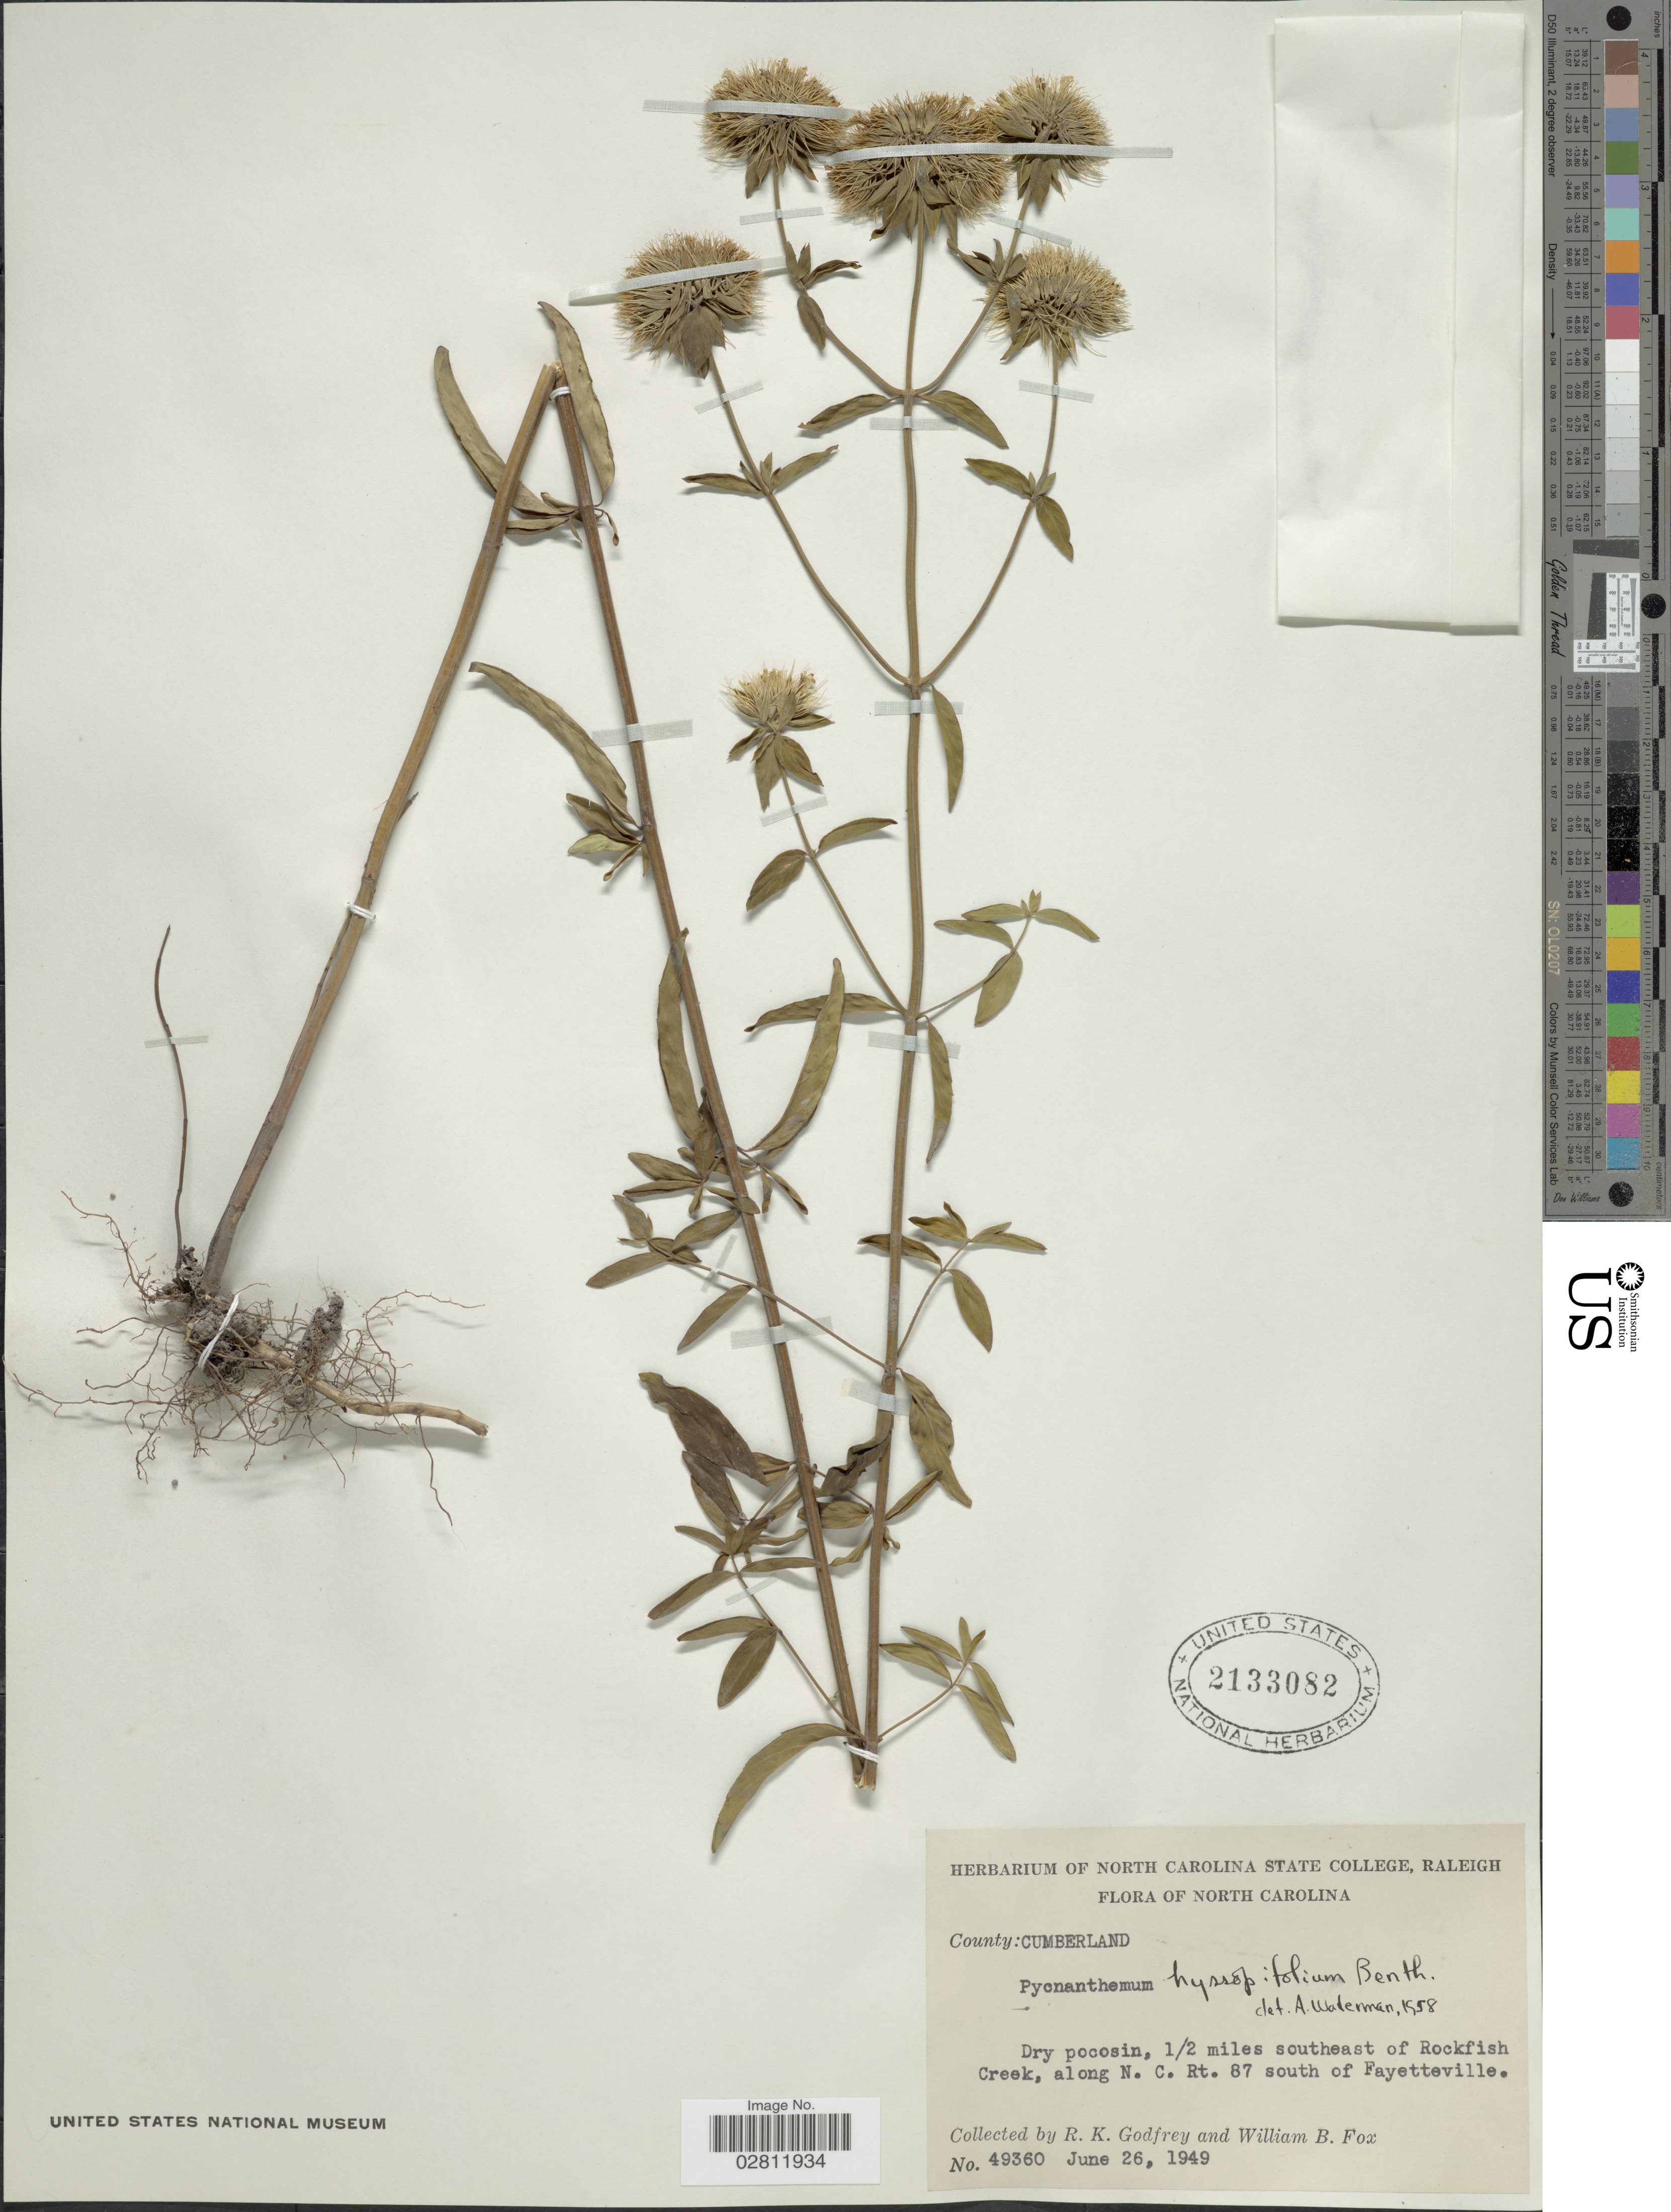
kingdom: Plantae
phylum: Tracheophyta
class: Magnoliopsida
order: Lamiales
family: Lamiaceae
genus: Pycnanthemum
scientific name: Pycnanthemum flexuosum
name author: (Walter) Britton, Stearns & Poggenb.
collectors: R. K. Godfrey & W. Fox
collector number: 49360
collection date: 1949-06-26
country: United States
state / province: North Carolina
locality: County: Cumberland. Dry pocosin, 1½ miles southeast of Rockfish Creek, along N. C. Rt. 87 south of Fayetteville.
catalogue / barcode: US 2133082